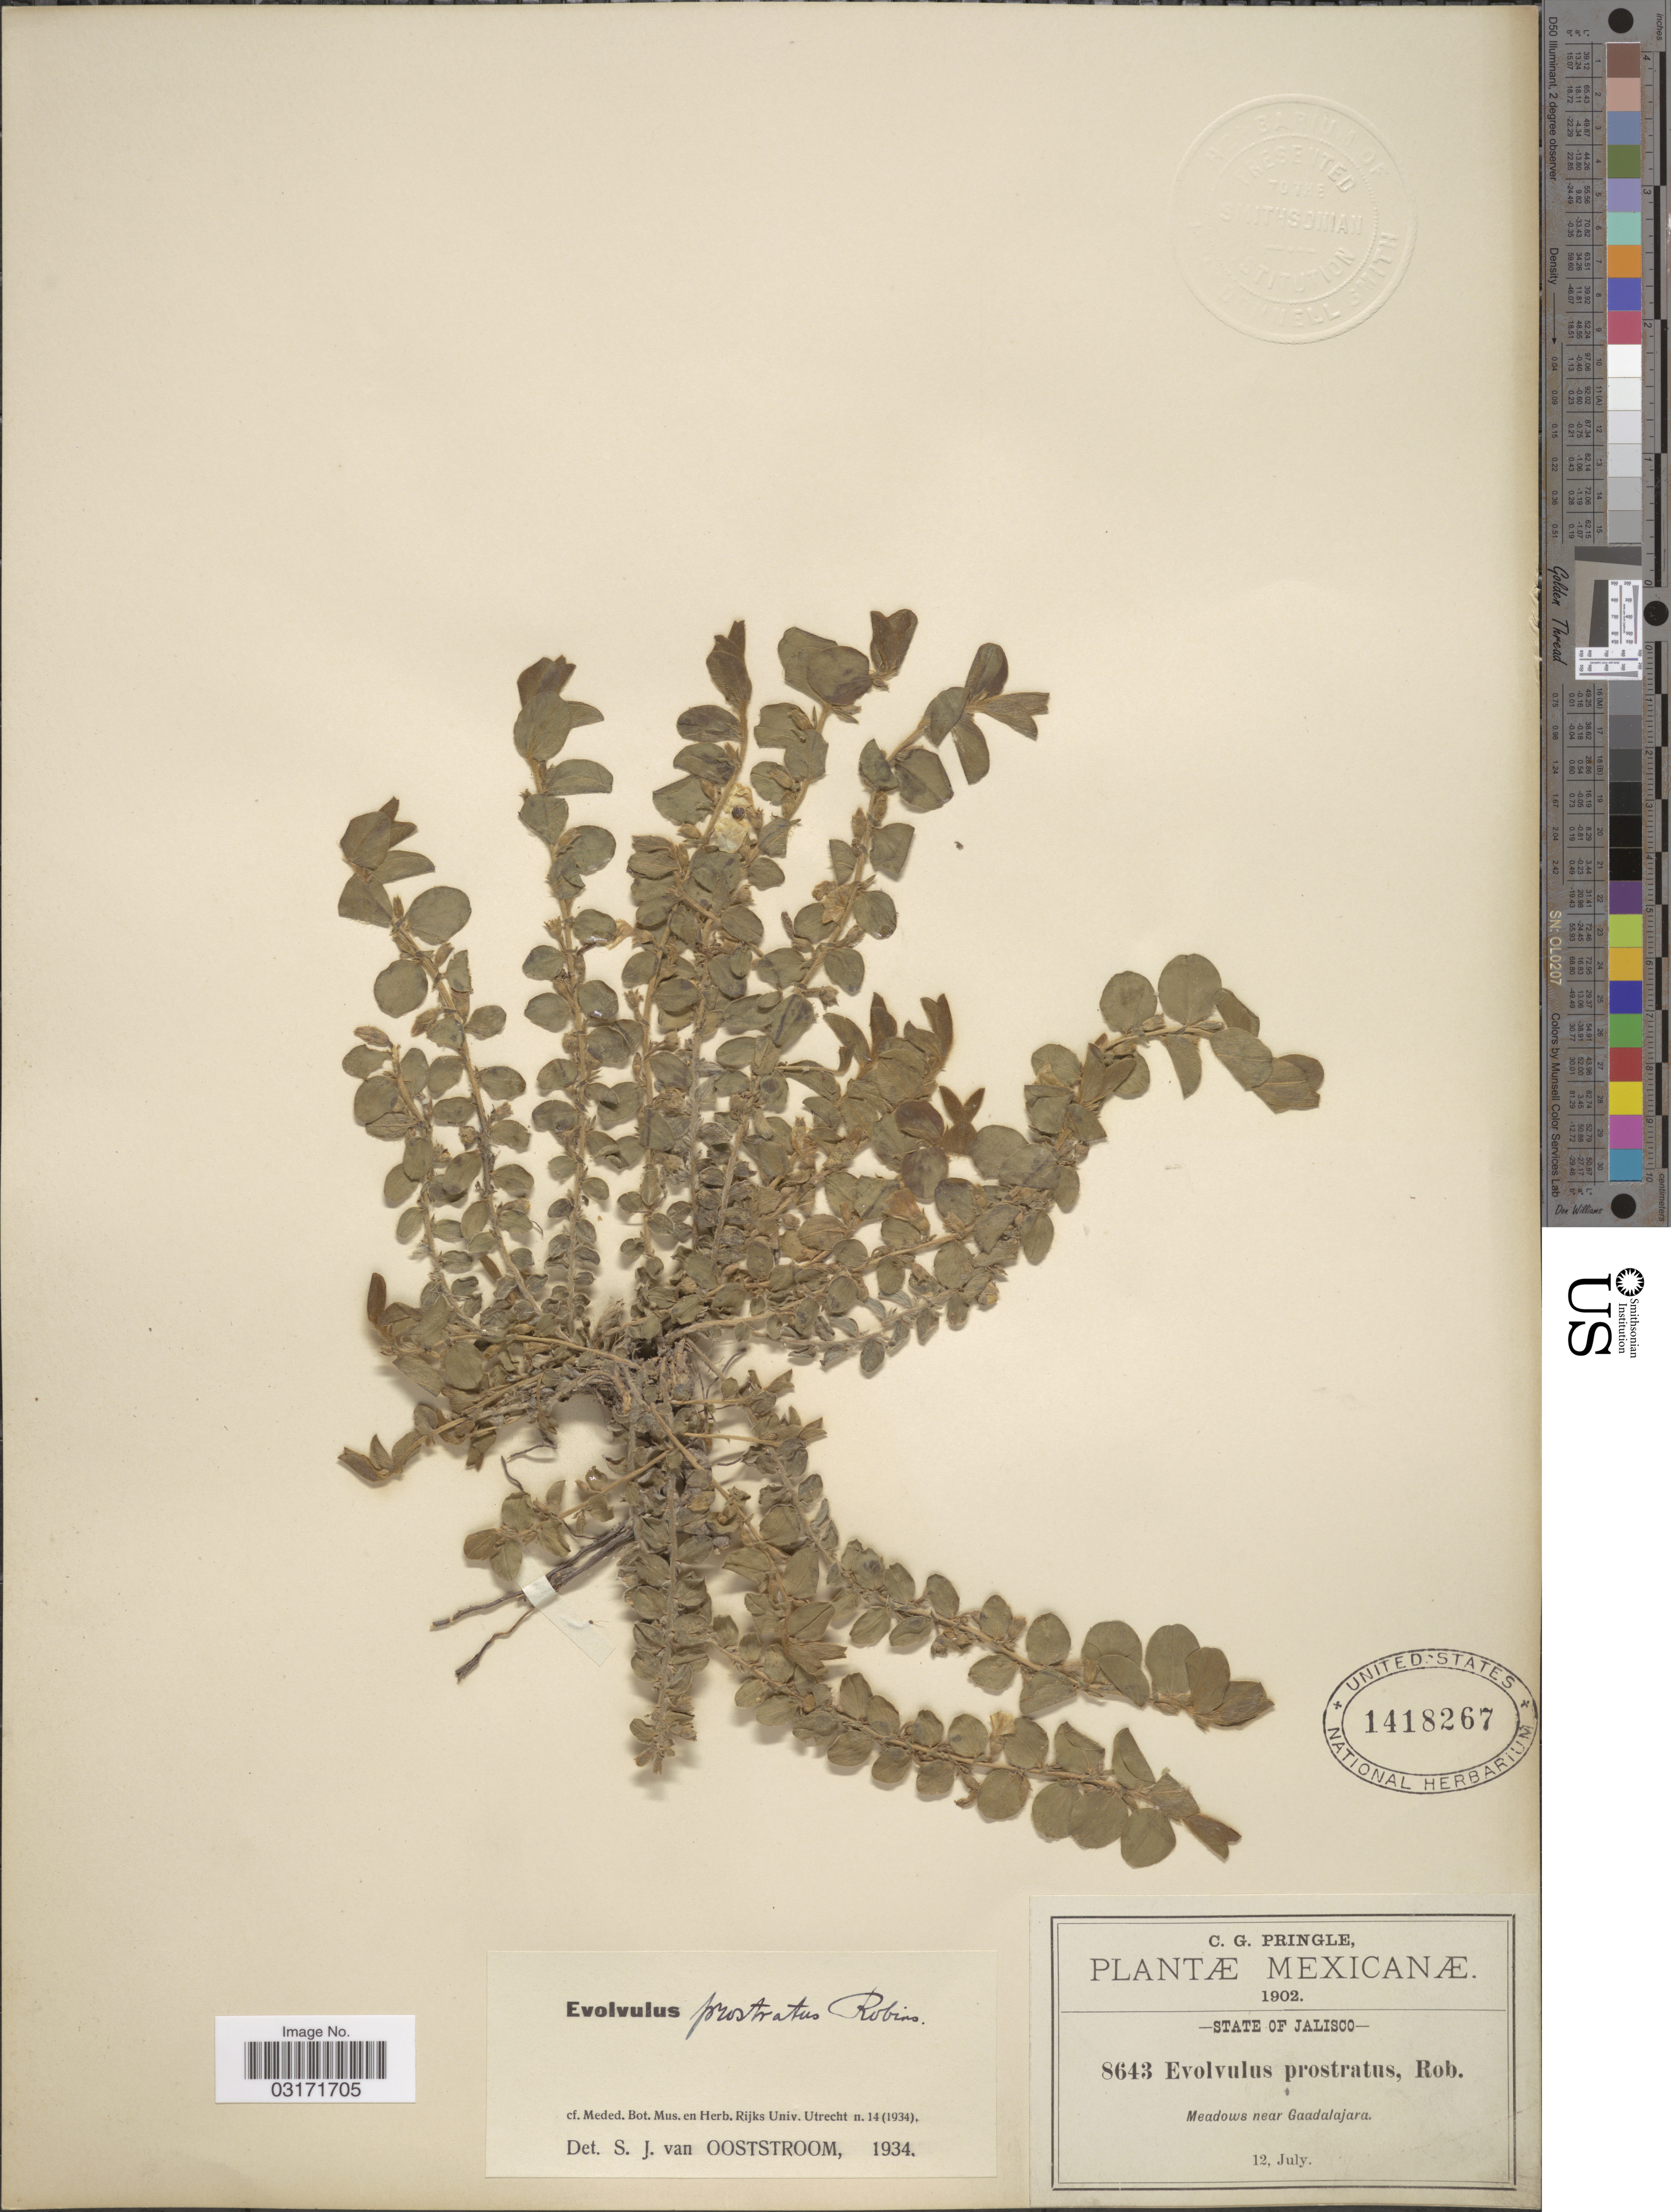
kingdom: Plantae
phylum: Tracheophyta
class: Magnoliopsida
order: Solanales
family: Convolvulaceae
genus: Evolvulus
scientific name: Evolvulus prostratus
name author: B.L. Rob.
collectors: C. G. Pringle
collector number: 8643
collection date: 1902-07-12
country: Mexico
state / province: Jalisco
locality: Meadows near Guadalajara.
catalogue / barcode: US 1418267